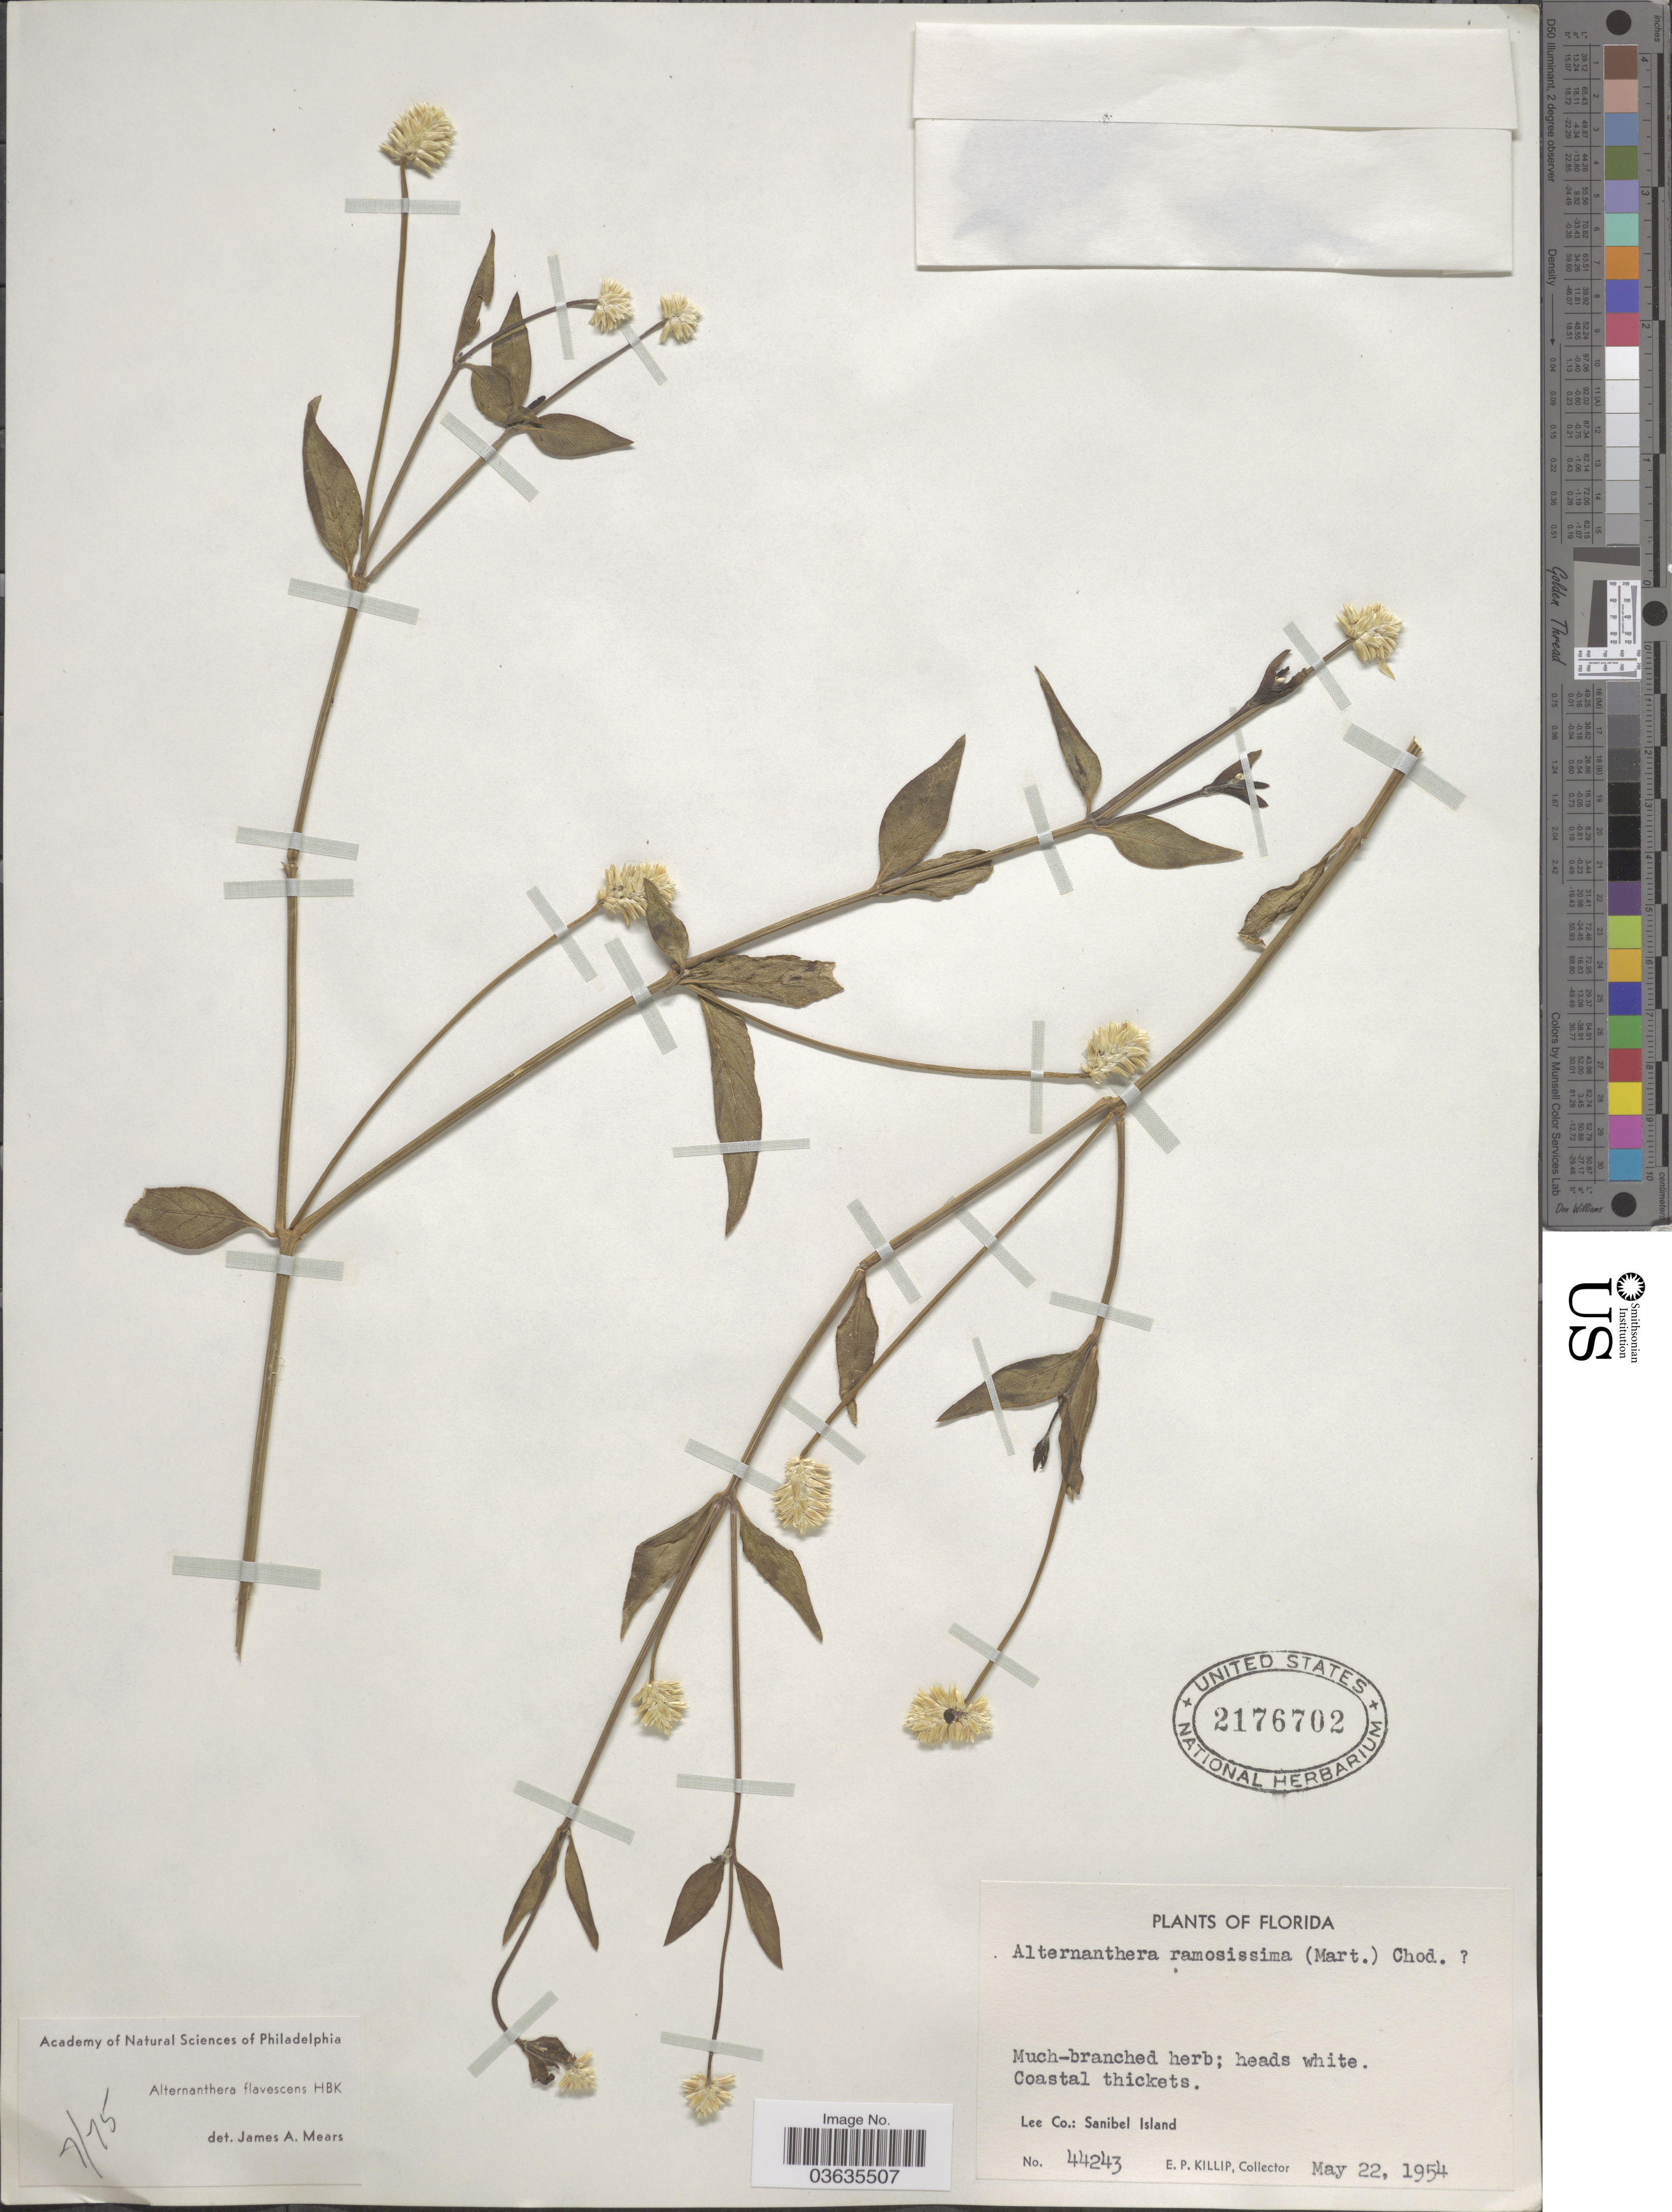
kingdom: Plantae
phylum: Tracheophyta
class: Magnoliopsida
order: Caryophyllales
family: Amaranthaceae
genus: Alternanthera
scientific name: Alternanthera flavescens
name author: Kunth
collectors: E. P. Killip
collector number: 44243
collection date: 1954-05-22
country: United States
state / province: Florida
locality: Lee Co.: Sanibel Island.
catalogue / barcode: US 2176702